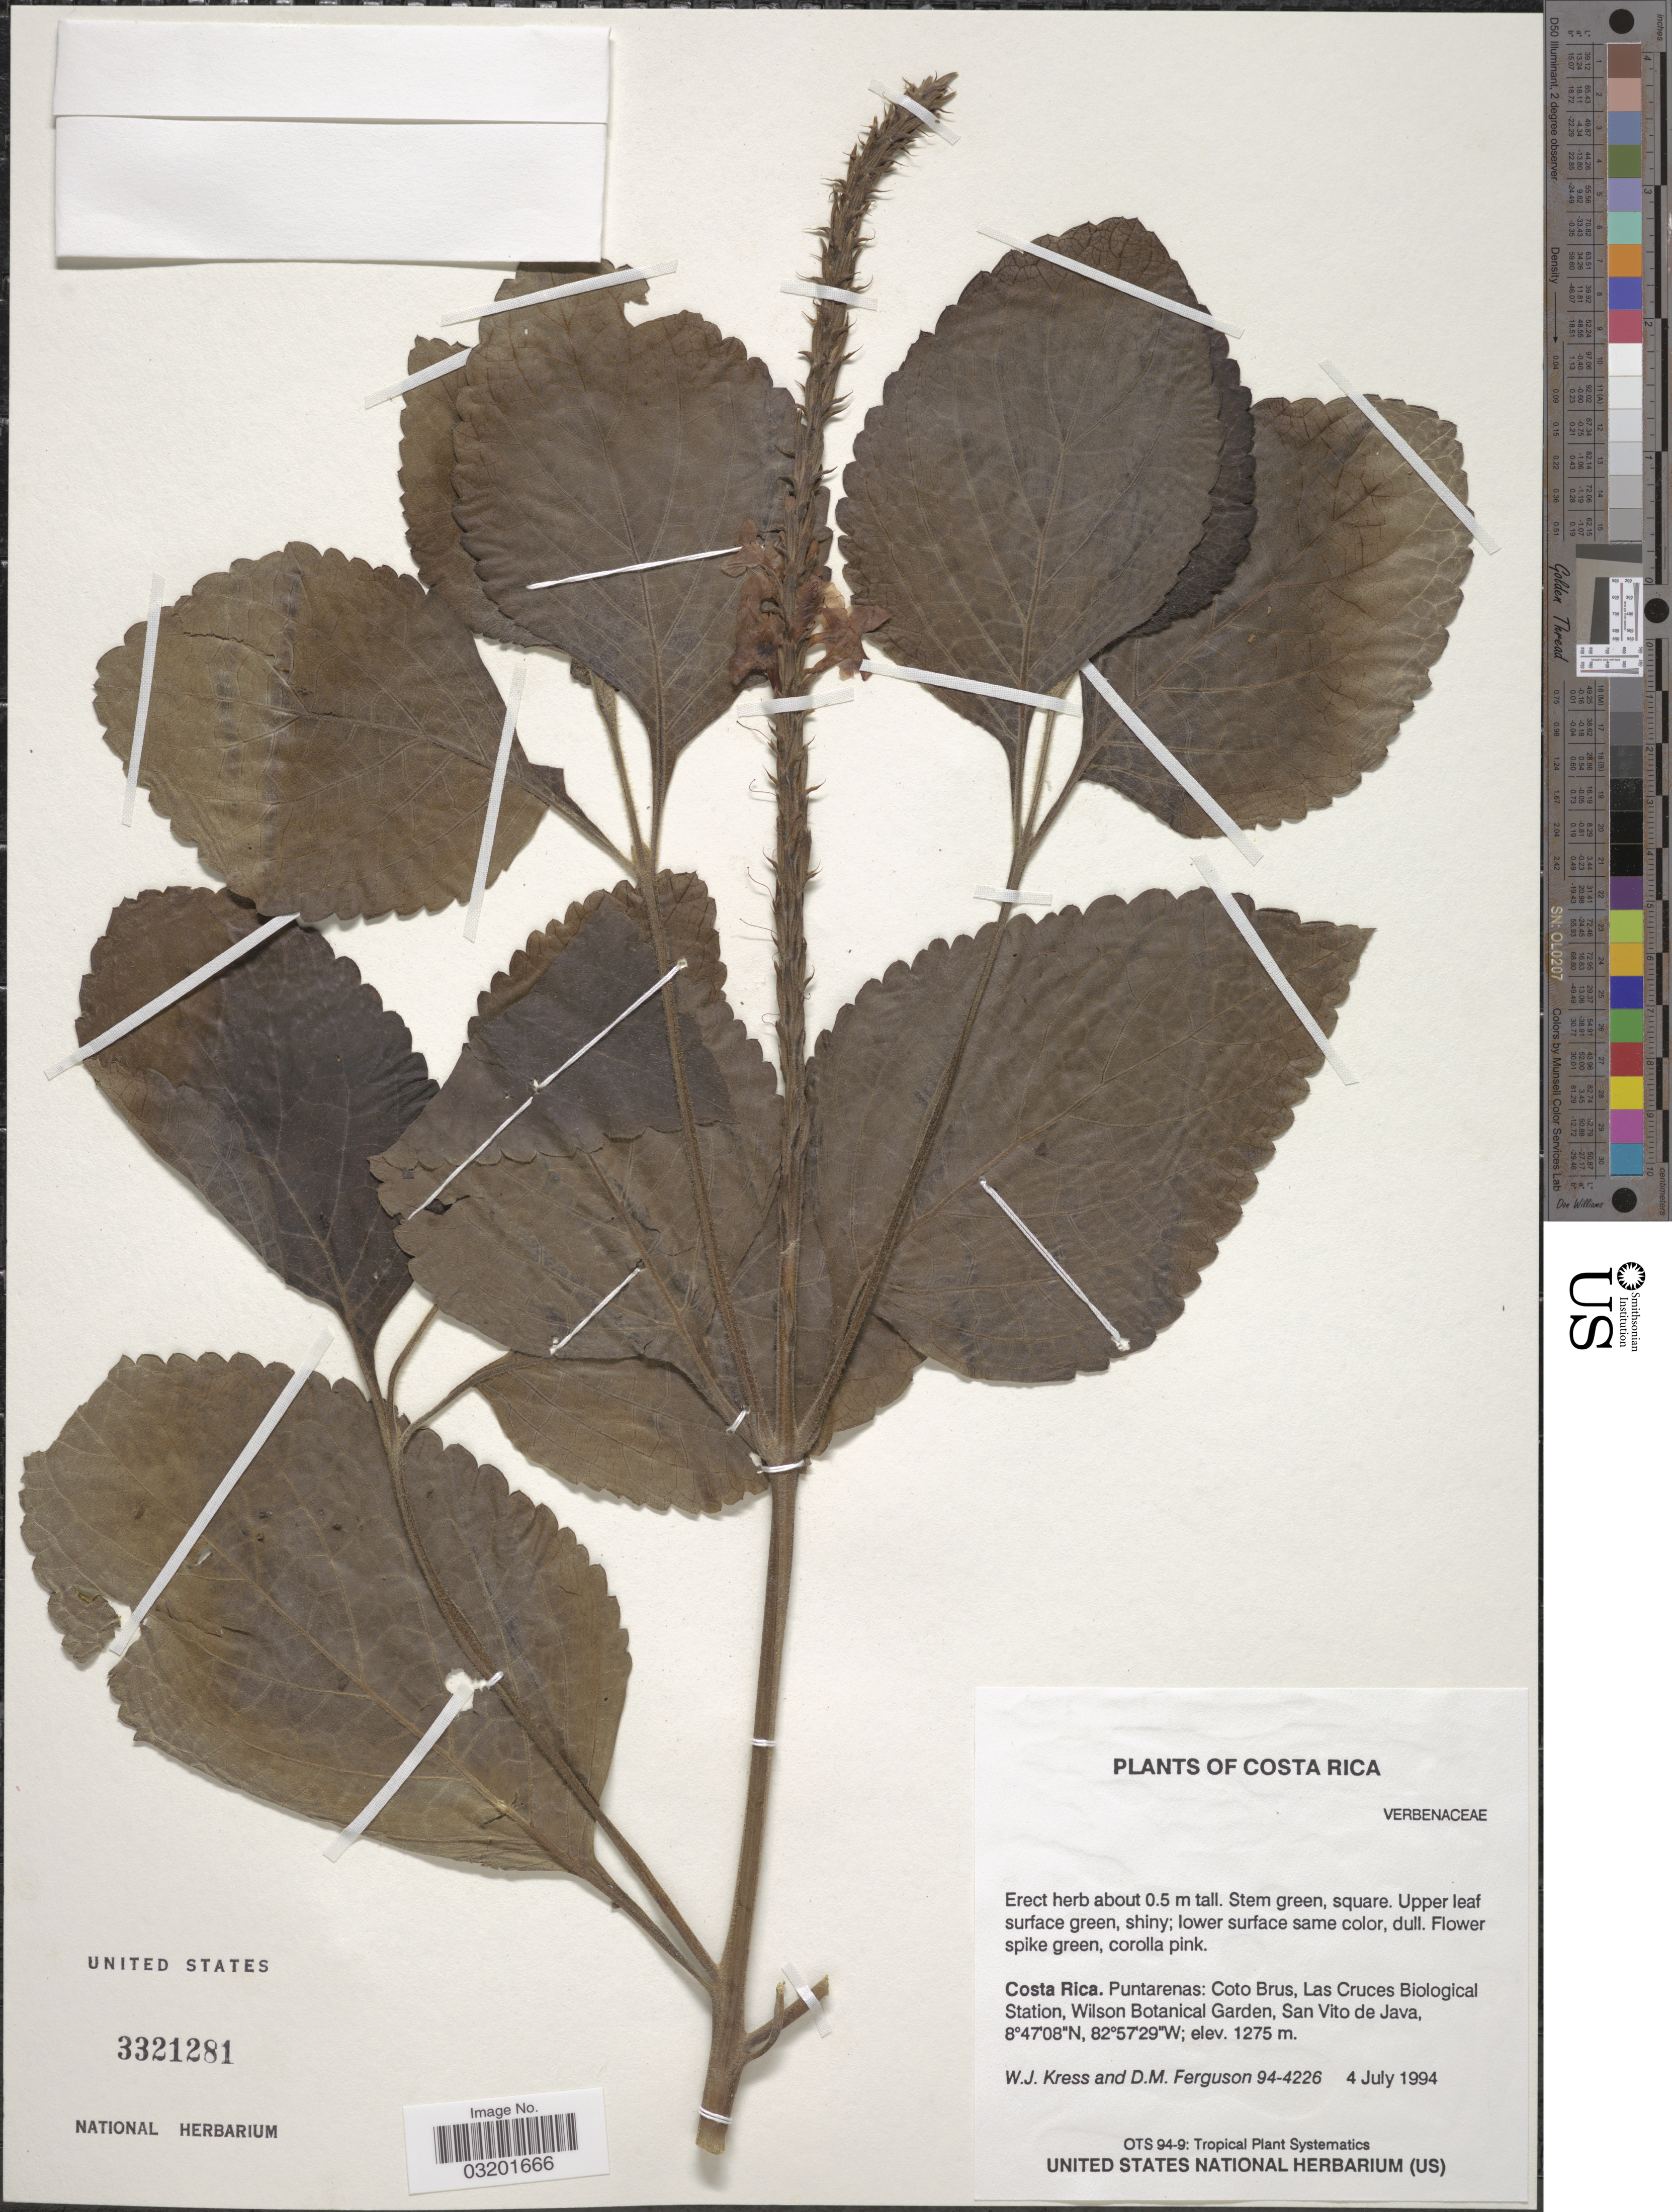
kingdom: Plantae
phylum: Tracheophyta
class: Magnoliopsida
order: Lamiales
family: Verbenaceae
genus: Stachytarpheta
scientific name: Stachytarpheta sp.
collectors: W. J. Kress & D. M. Ferguson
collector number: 94-4226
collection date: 1994-07-04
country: Costa Rica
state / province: Puntarenas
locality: Coto Brus, Las Cruces Biological Station, Wilson Botanical Garden, San Vito de Java.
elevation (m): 1275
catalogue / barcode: US 3321281